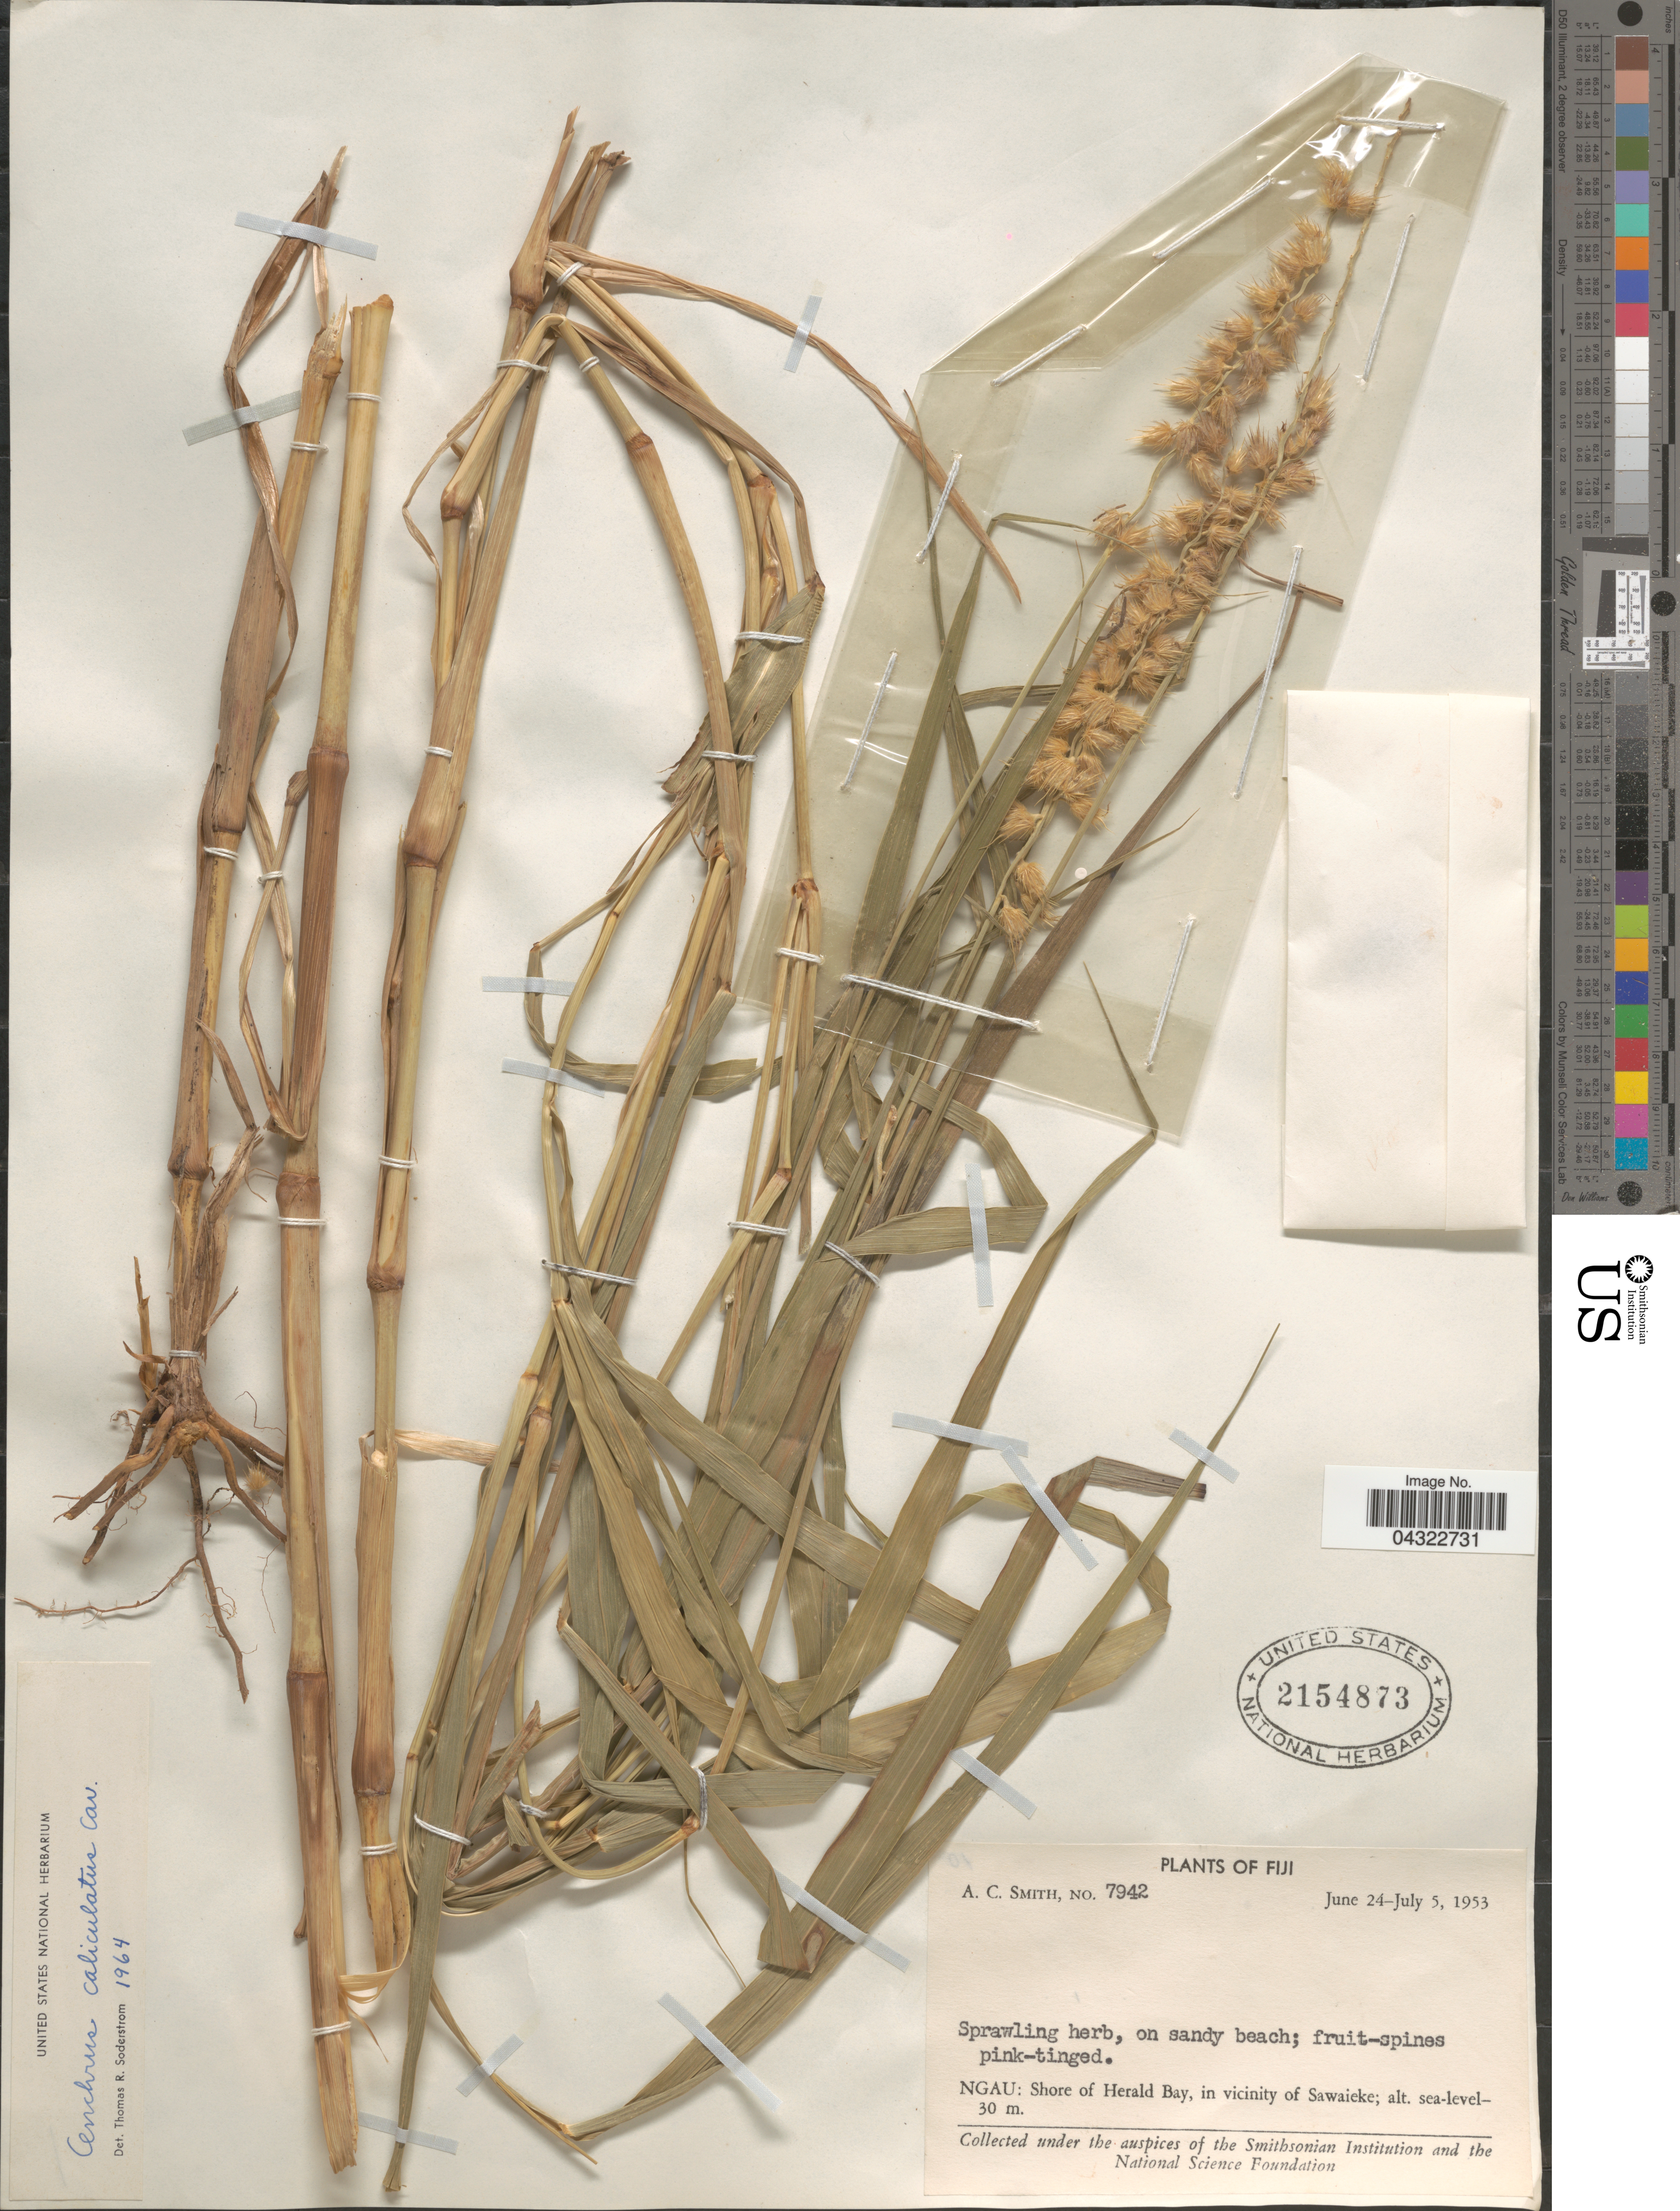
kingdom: Plantae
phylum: Tracheophyta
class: Liliopsida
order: Poales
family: Poaceae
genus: Cenchrus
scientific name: Cenchrus caliculatus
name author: Cav.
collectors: A. C. Smith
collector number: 7942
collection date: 1953-06-24/1953-07-05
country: Fiji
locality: Ngau: Shore of Herald Bay, in vicinity of Sawaieke.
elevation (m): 0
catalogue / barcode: US 2154873